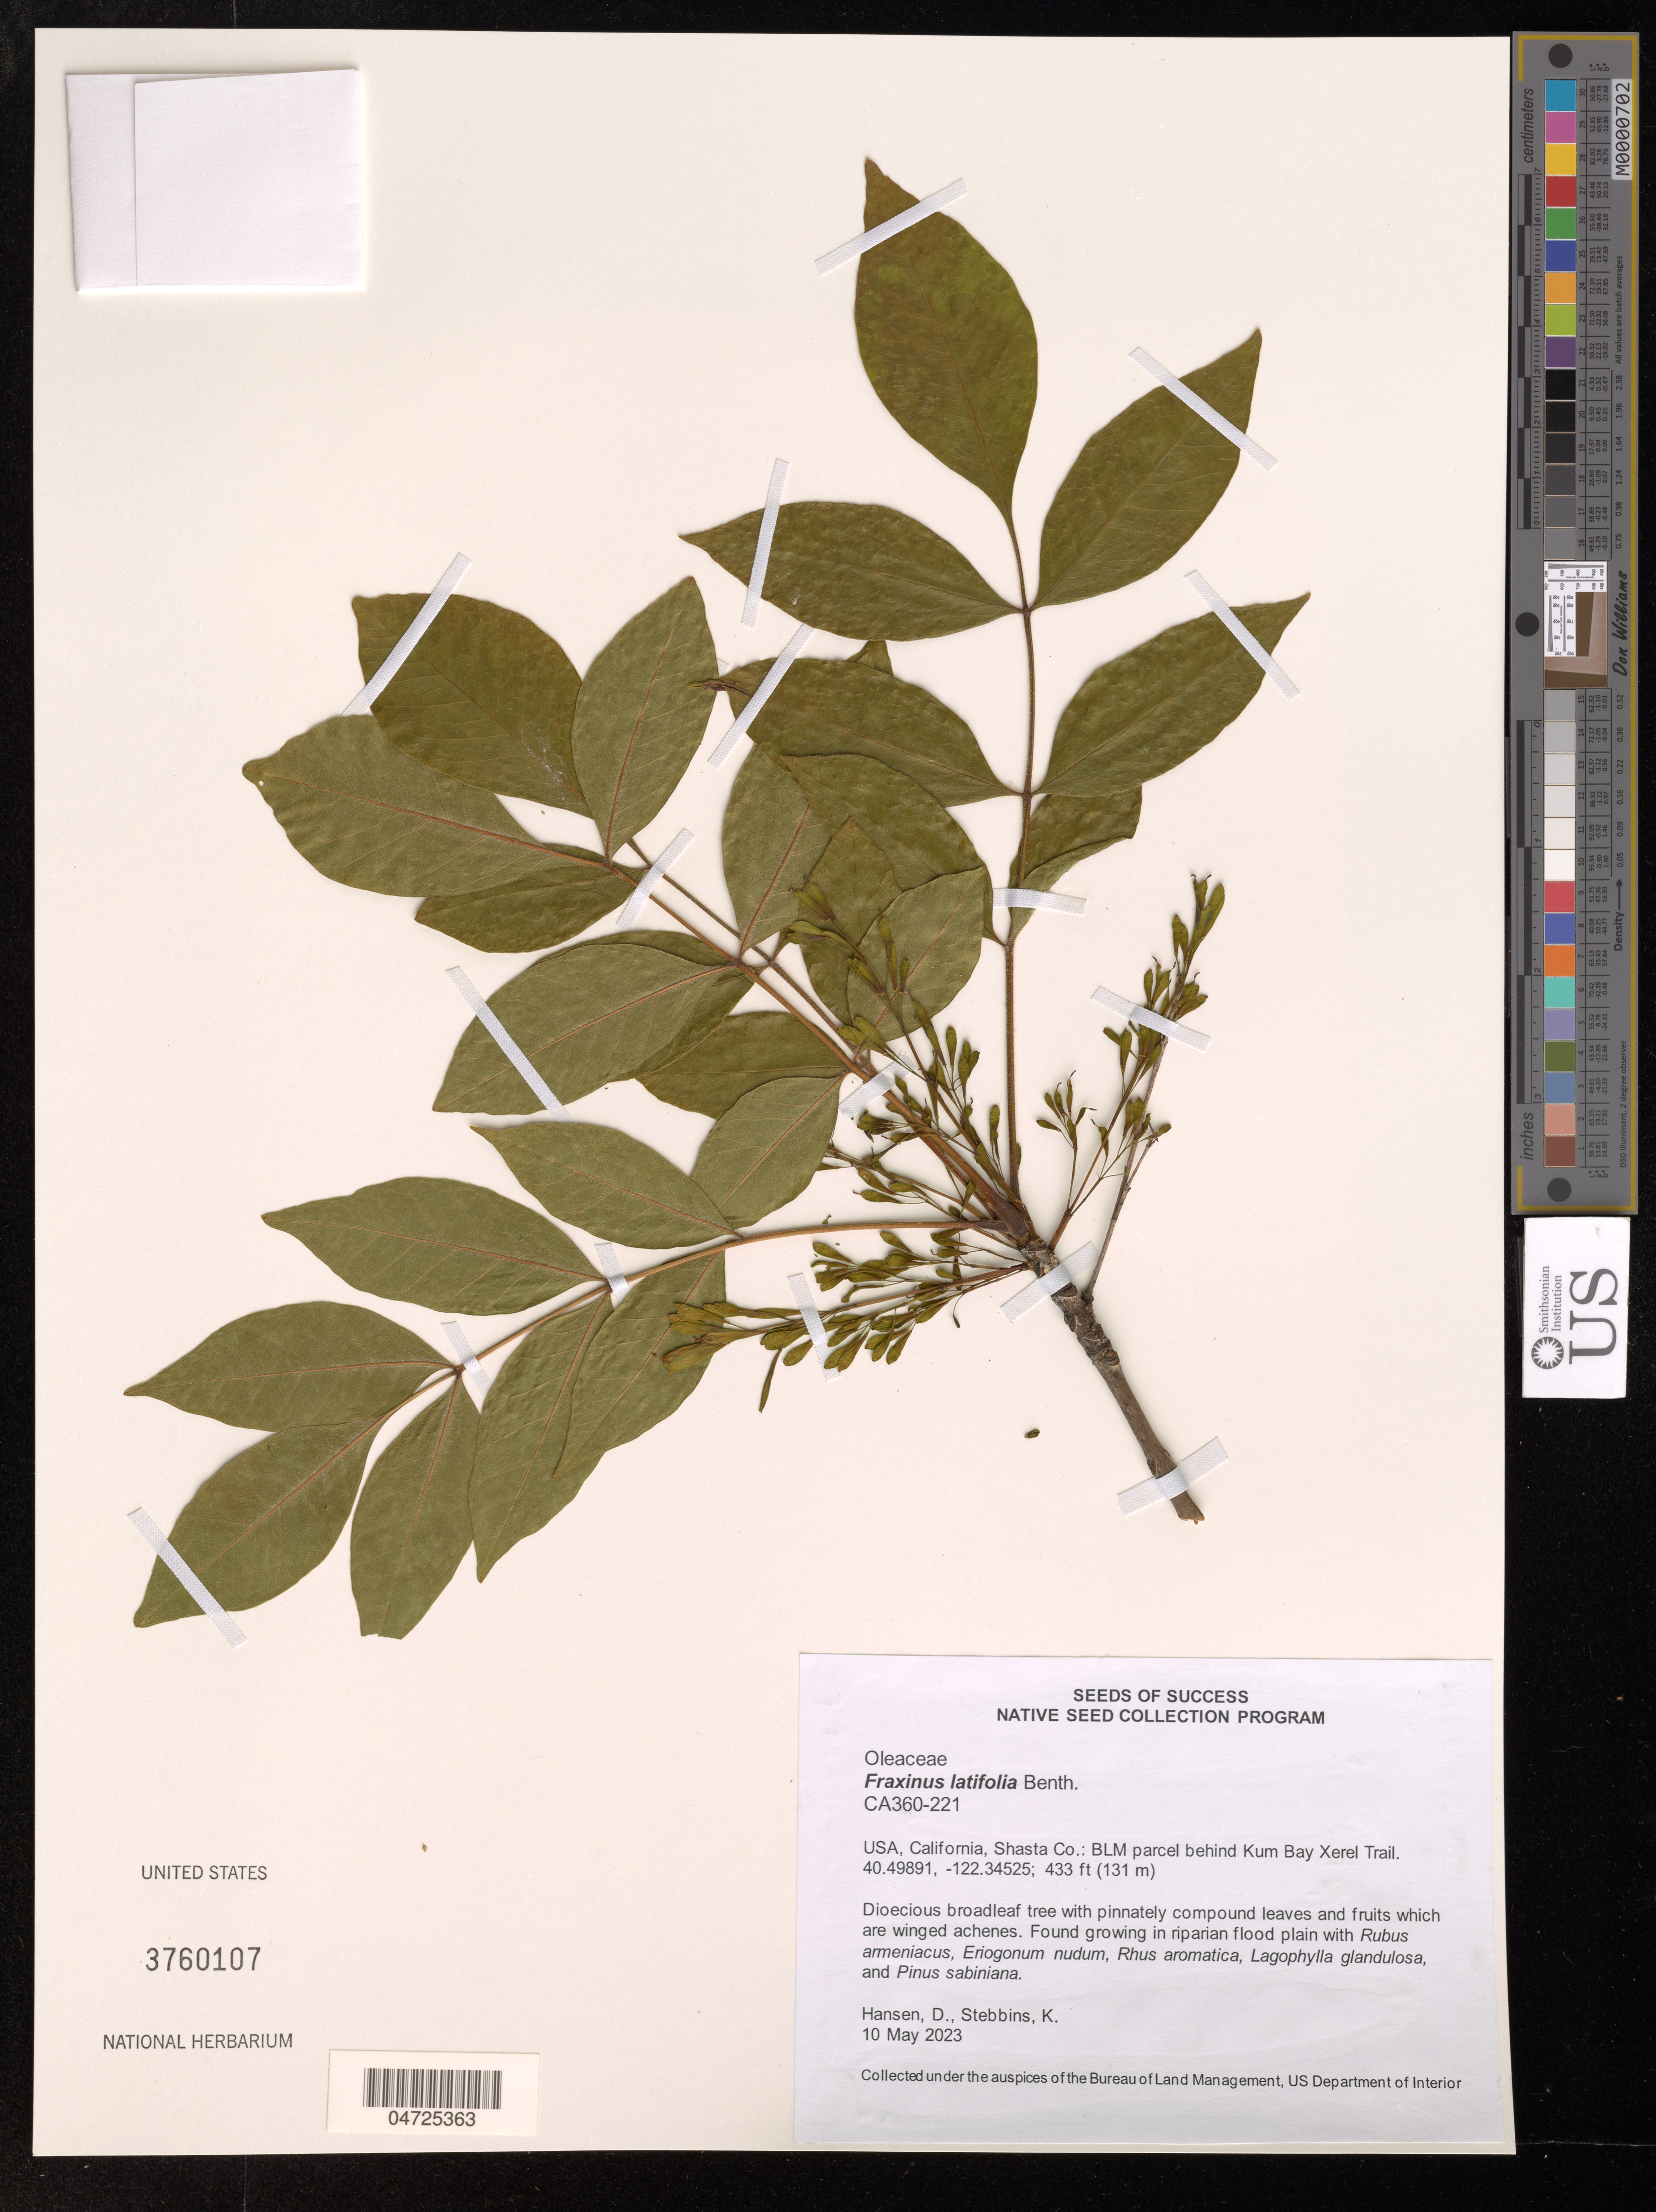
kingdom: Plantae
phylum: Tracheophyta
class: Magnoliopsida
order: Lamiales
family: Oleaceae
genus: Fraxinus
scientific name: Fraxinus latifolia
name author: Benth.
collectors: D. Hansen & K. Stebbins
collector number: CA360-221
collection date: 2023-05-10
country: United States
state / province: California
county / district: Shasta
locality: Shasta Co.: BLM parcel behind Kum Bay Xerel Trail.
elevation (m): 132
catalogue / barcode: US 3760107